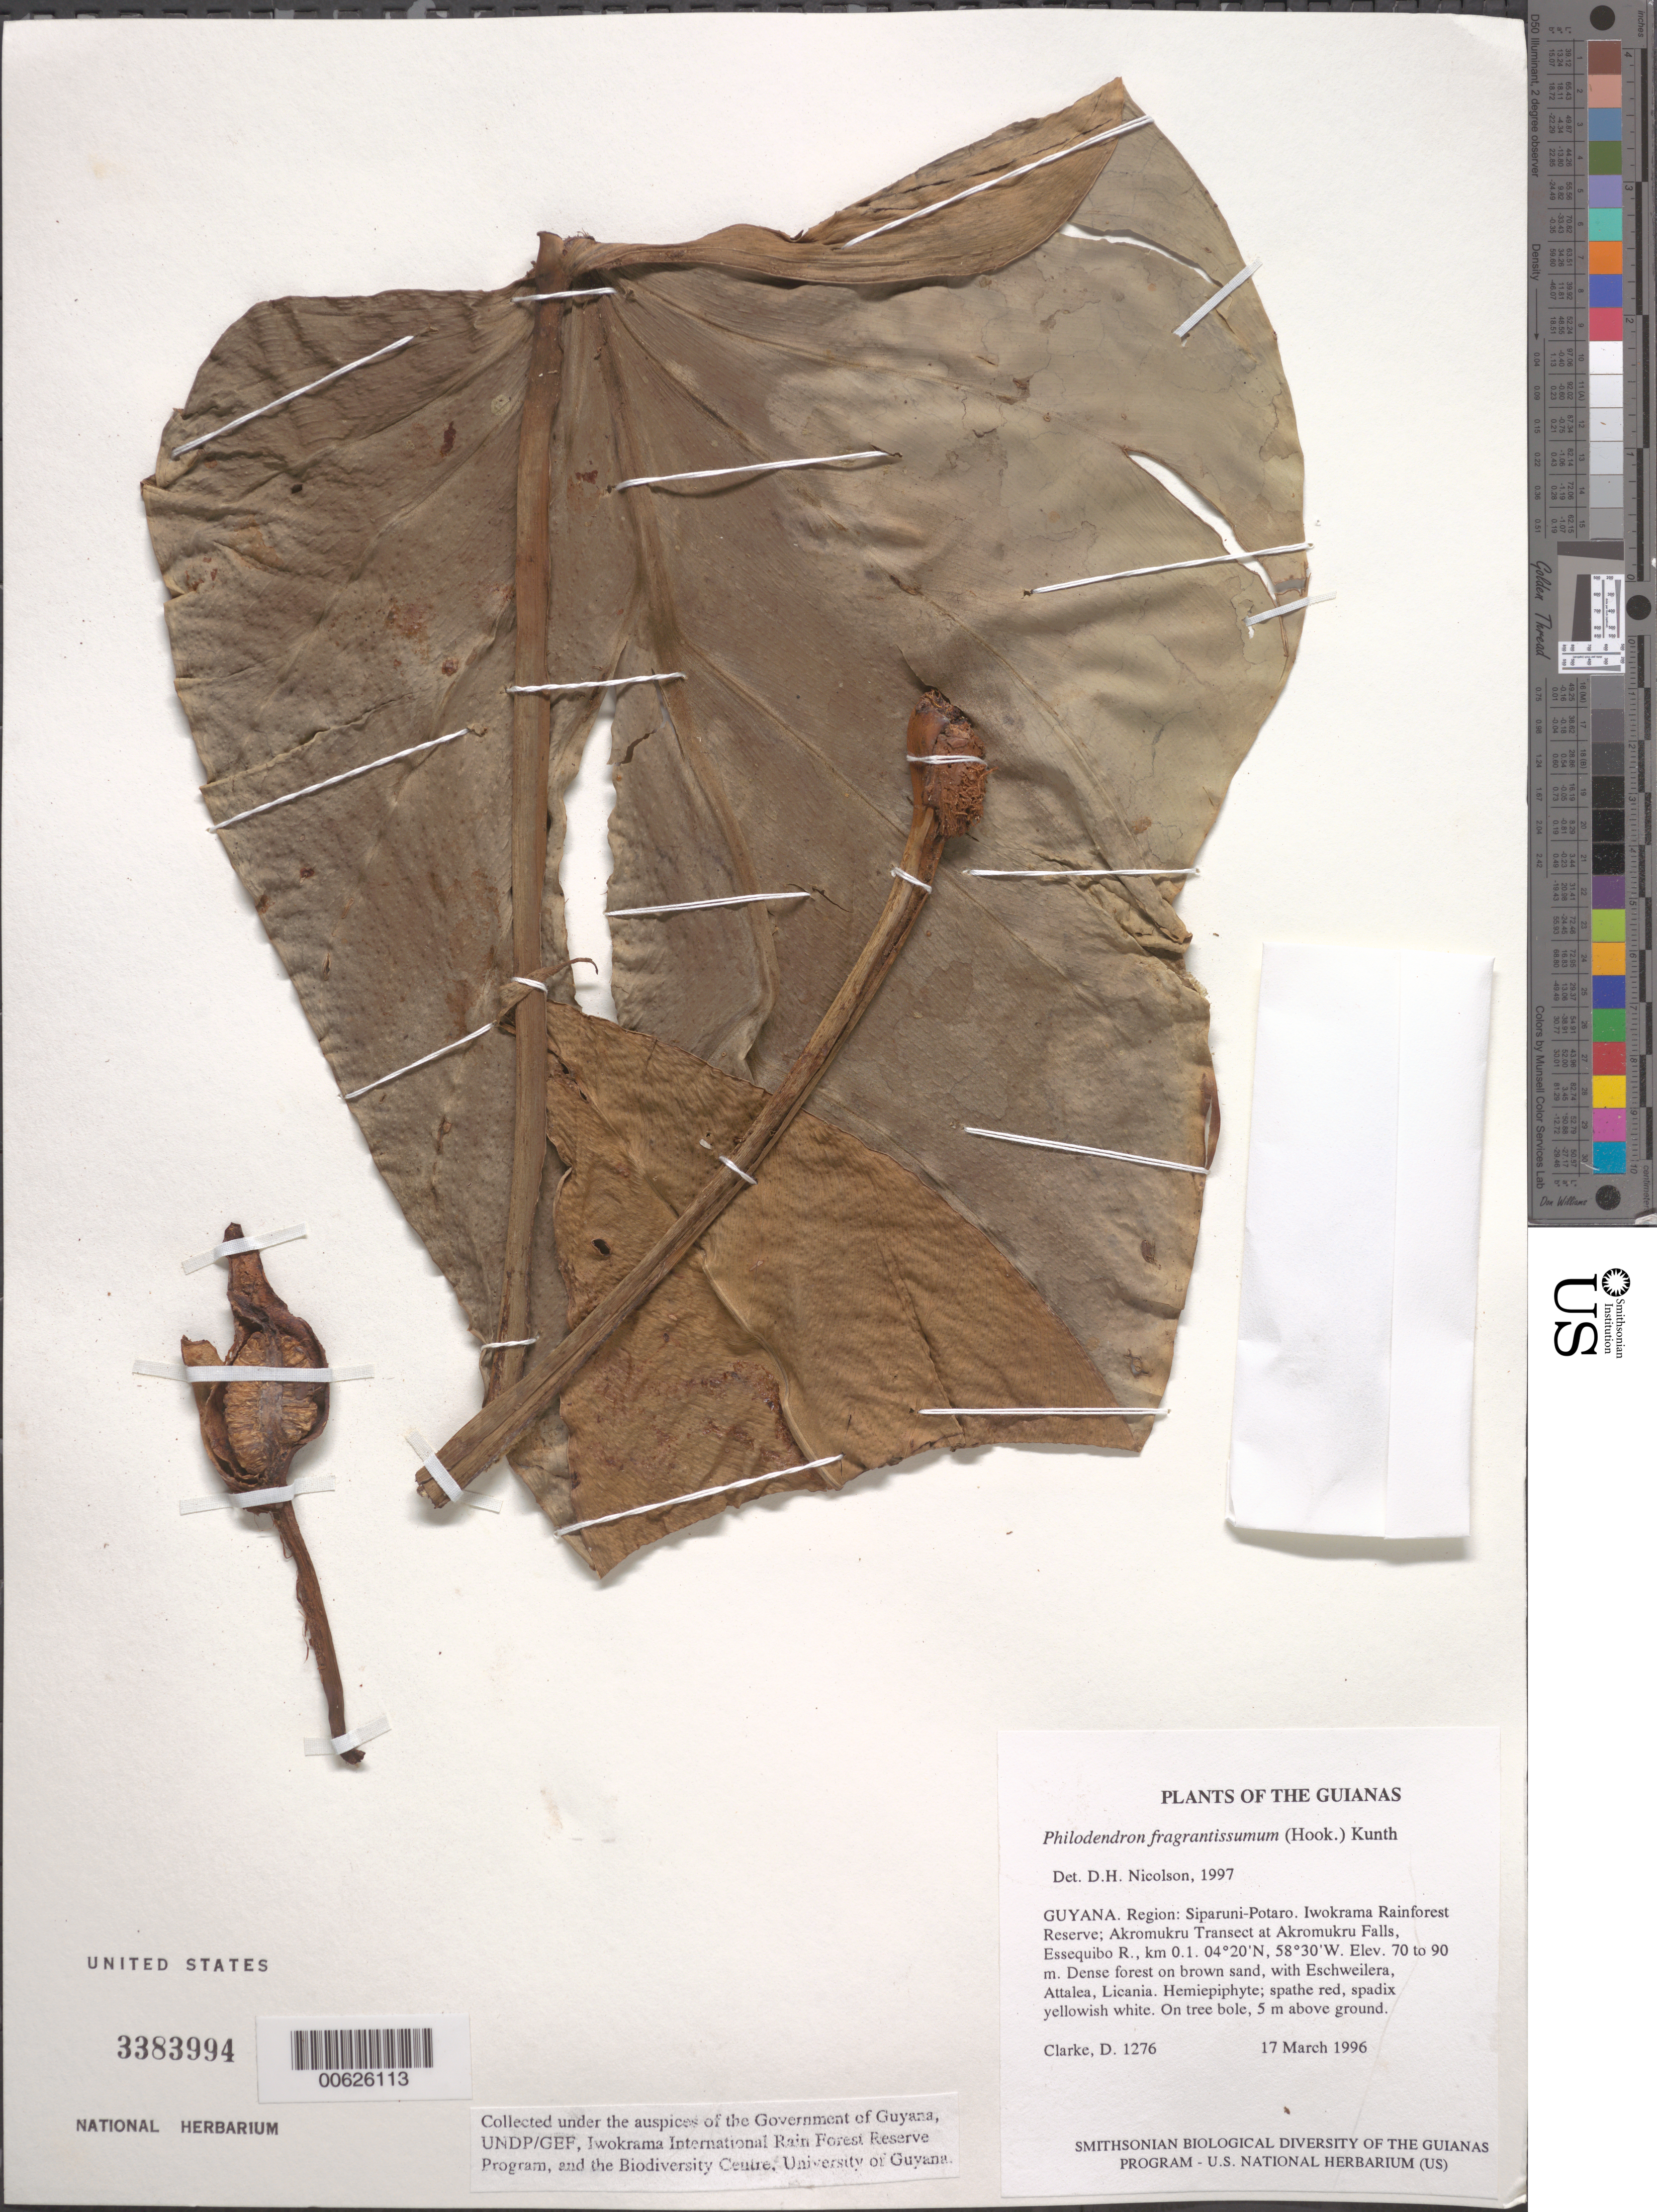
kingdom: Plantae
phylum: Tracheophyta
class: Liliopsida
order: Alismatales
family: Araceae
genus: Philodendron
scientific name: Philodendron fragrantissimum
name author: (G. Don) Kunth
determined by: Nicolson, Dan H.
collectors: H. D. Clarke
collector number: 1276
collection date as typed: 17 March 1996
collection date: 1996-03-17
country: Guyana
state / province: Potaro-Siparuni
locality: Iwokrama Rainforest Reserve; Akromukru Transect at Akromukru Falls, Essequibo R., km 0.1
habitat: Dense forest on brown sand, with Eschweilera, Attalea, Licania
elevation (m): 70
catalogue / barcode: US 3383994